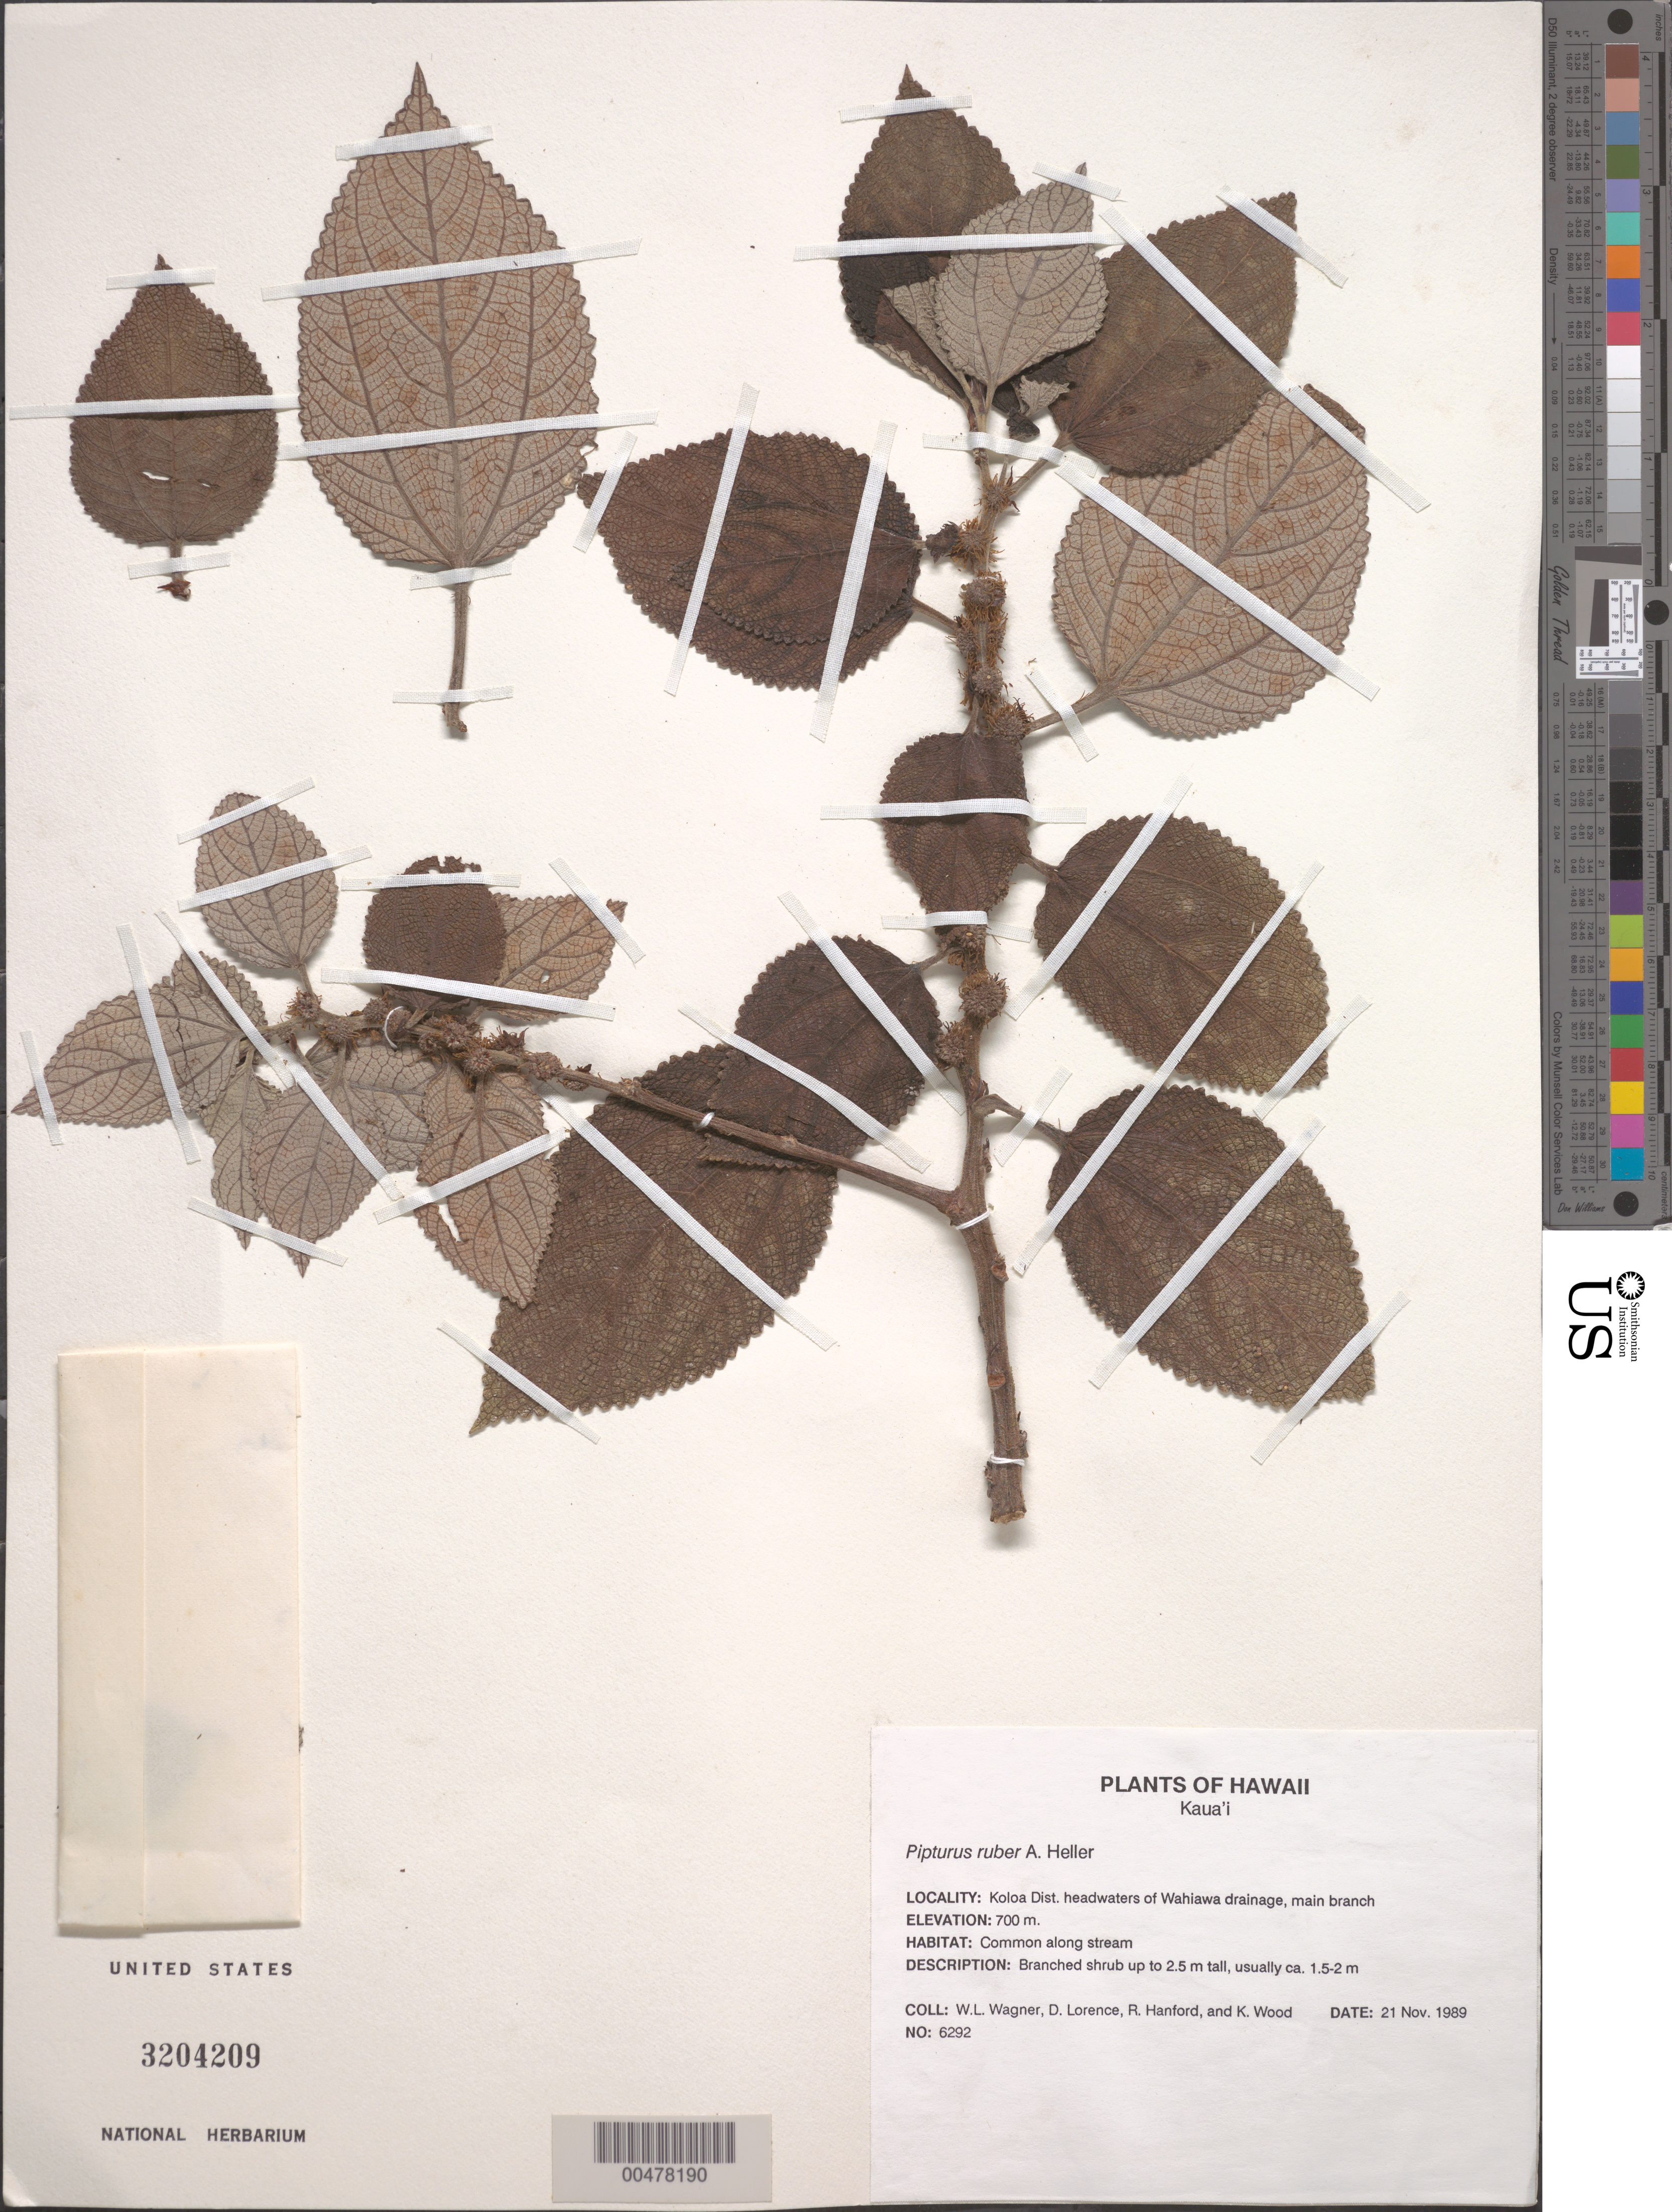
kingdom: Plantae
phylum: Tracheophyta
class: Magnoliopsida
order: Rosales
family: Urticaceae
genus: Pipturus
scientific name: Pipturus ruber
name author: A. Heller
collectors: W. L. Wagner, D. Lorence, R. Hanford & K. Wood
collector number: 6292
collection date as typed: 21 Nov 1989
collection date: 1989-11-21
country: United States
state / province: Hawaii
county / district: Kauai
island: Kaua'i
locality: Koloa Dist, hdwtrs. of Wahiawa drainage, main branch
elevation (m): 700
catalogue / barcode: US 3204209